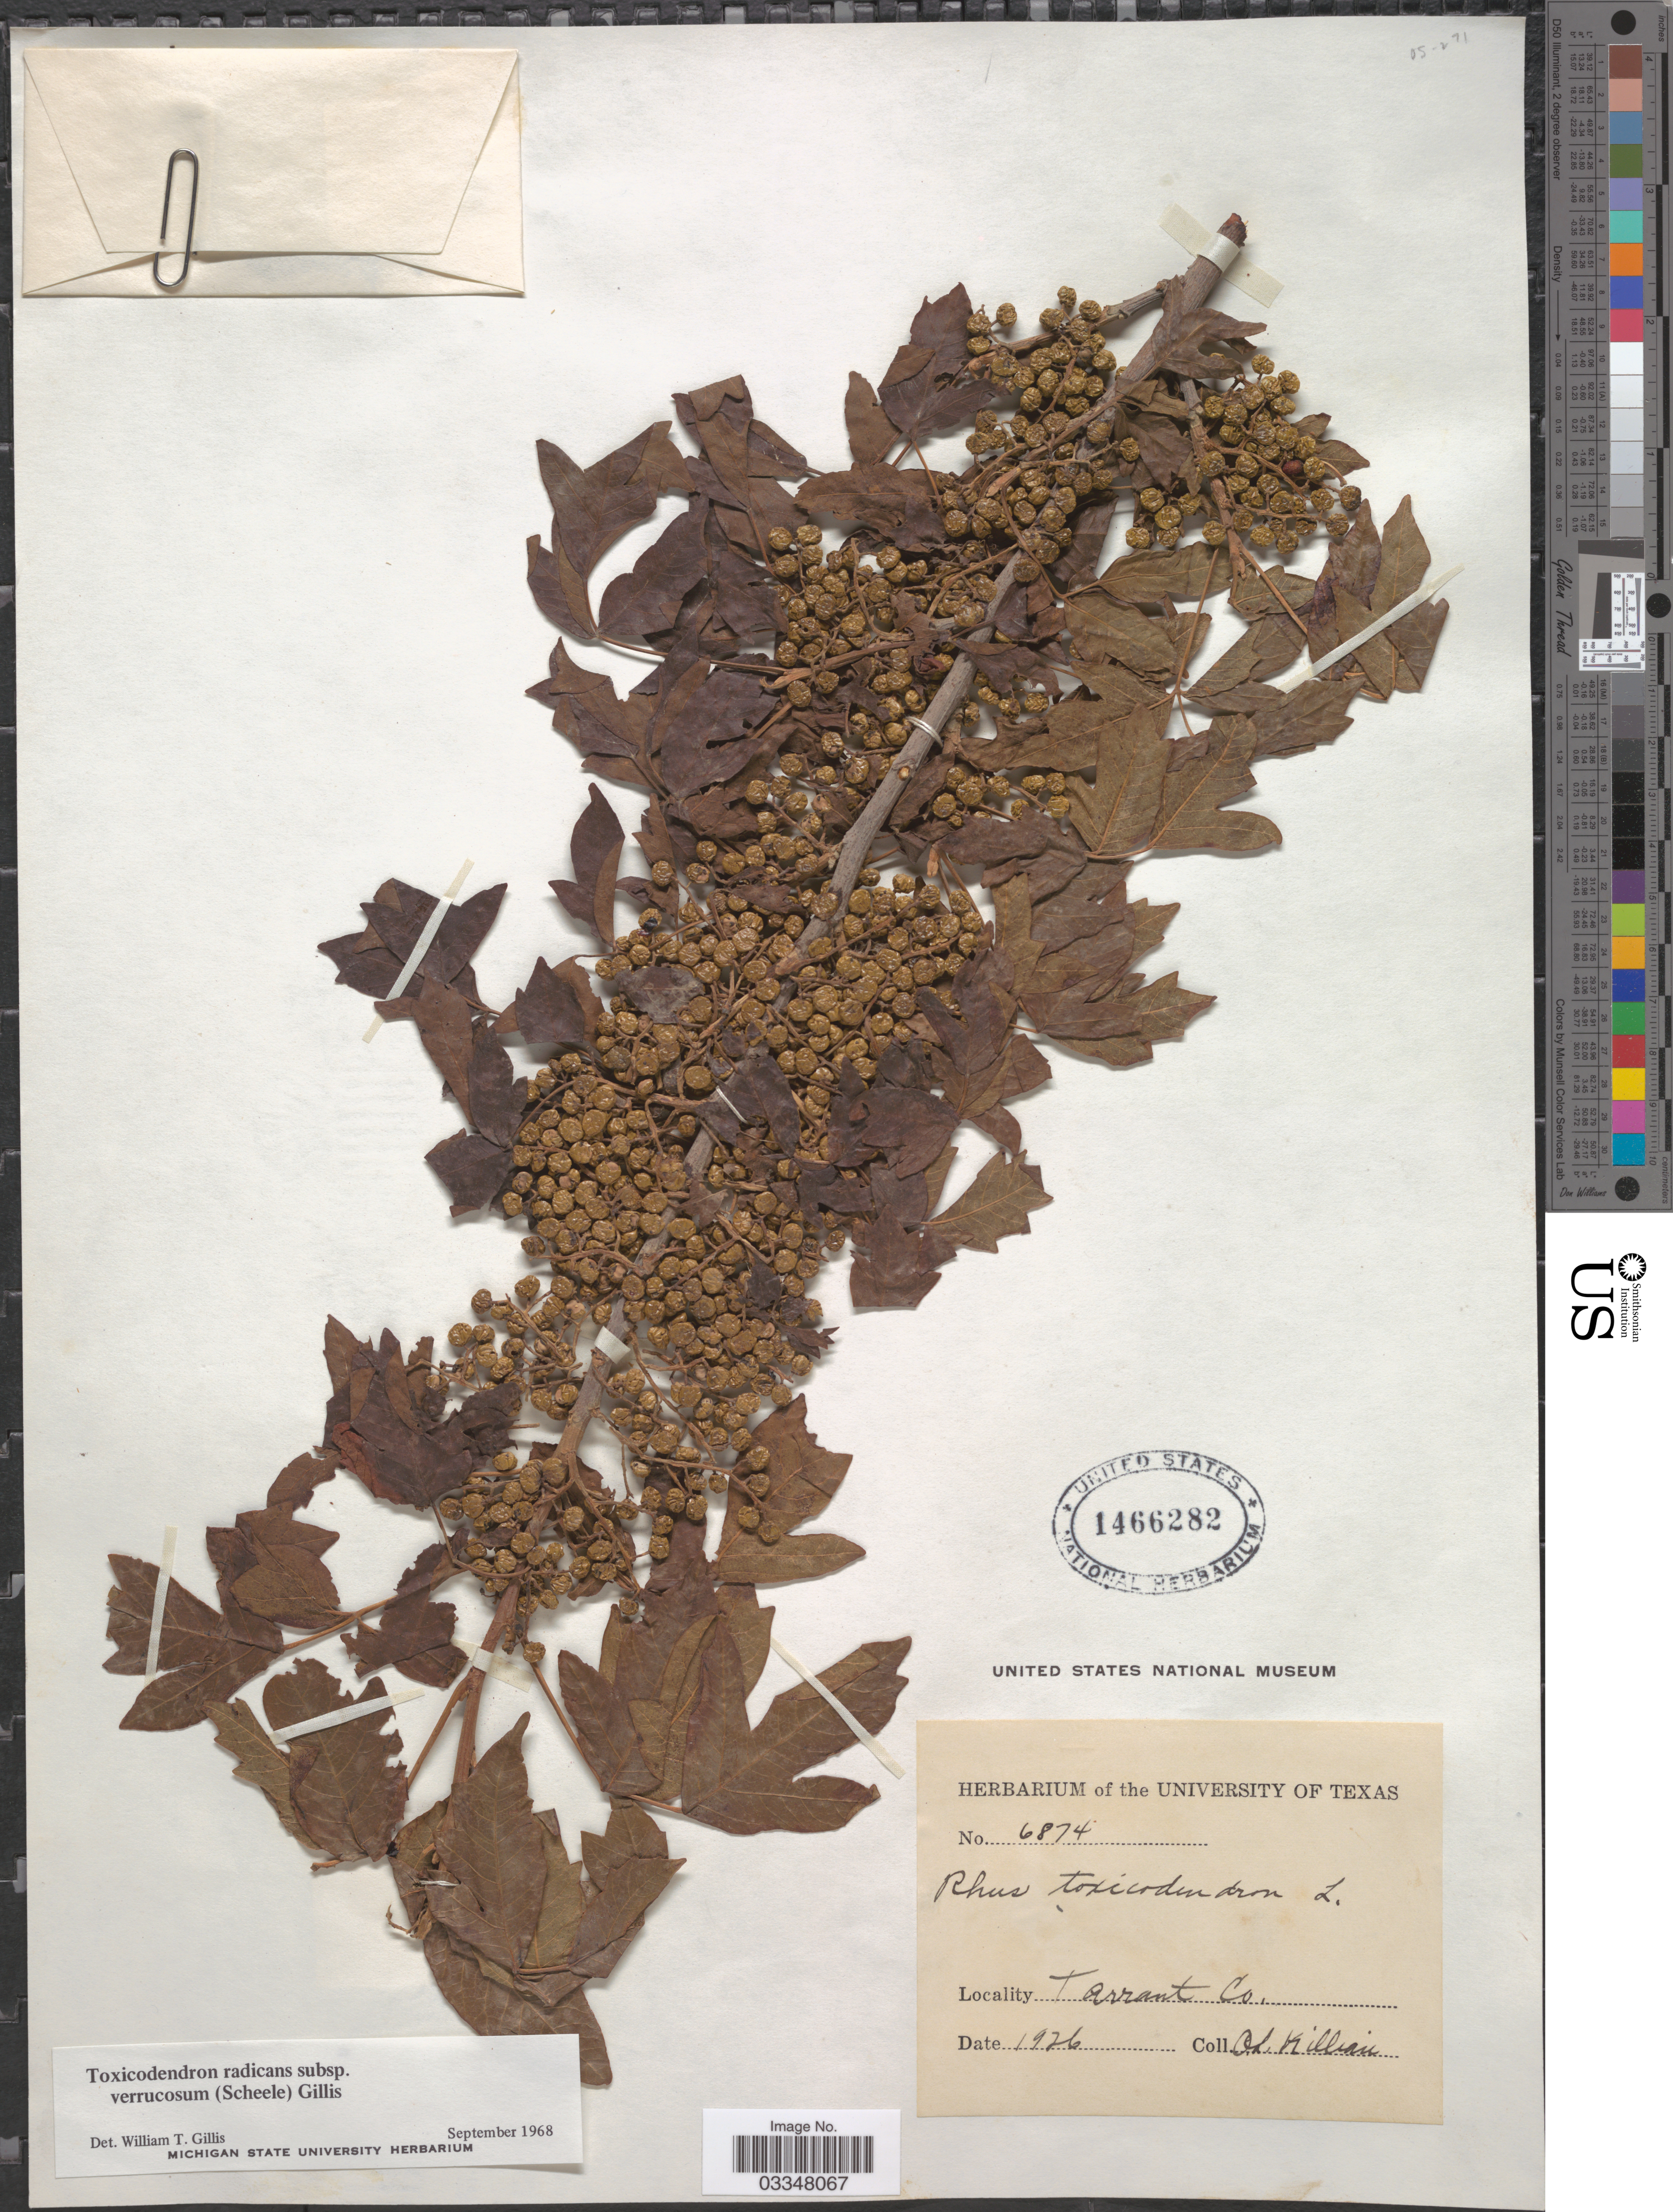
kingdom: Plantae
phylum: Tracheophyta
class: Magnoliopsida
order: Sapindales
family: Anacardiaceae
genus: Toxicodendron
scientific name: Toxicodendron radicans subsp. verrucosum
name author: (Scheele) Gillis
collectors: O. Killian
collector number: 6874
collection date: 1926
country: United States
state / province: Texas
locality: Tarrant Co.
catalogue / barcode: US 1466282